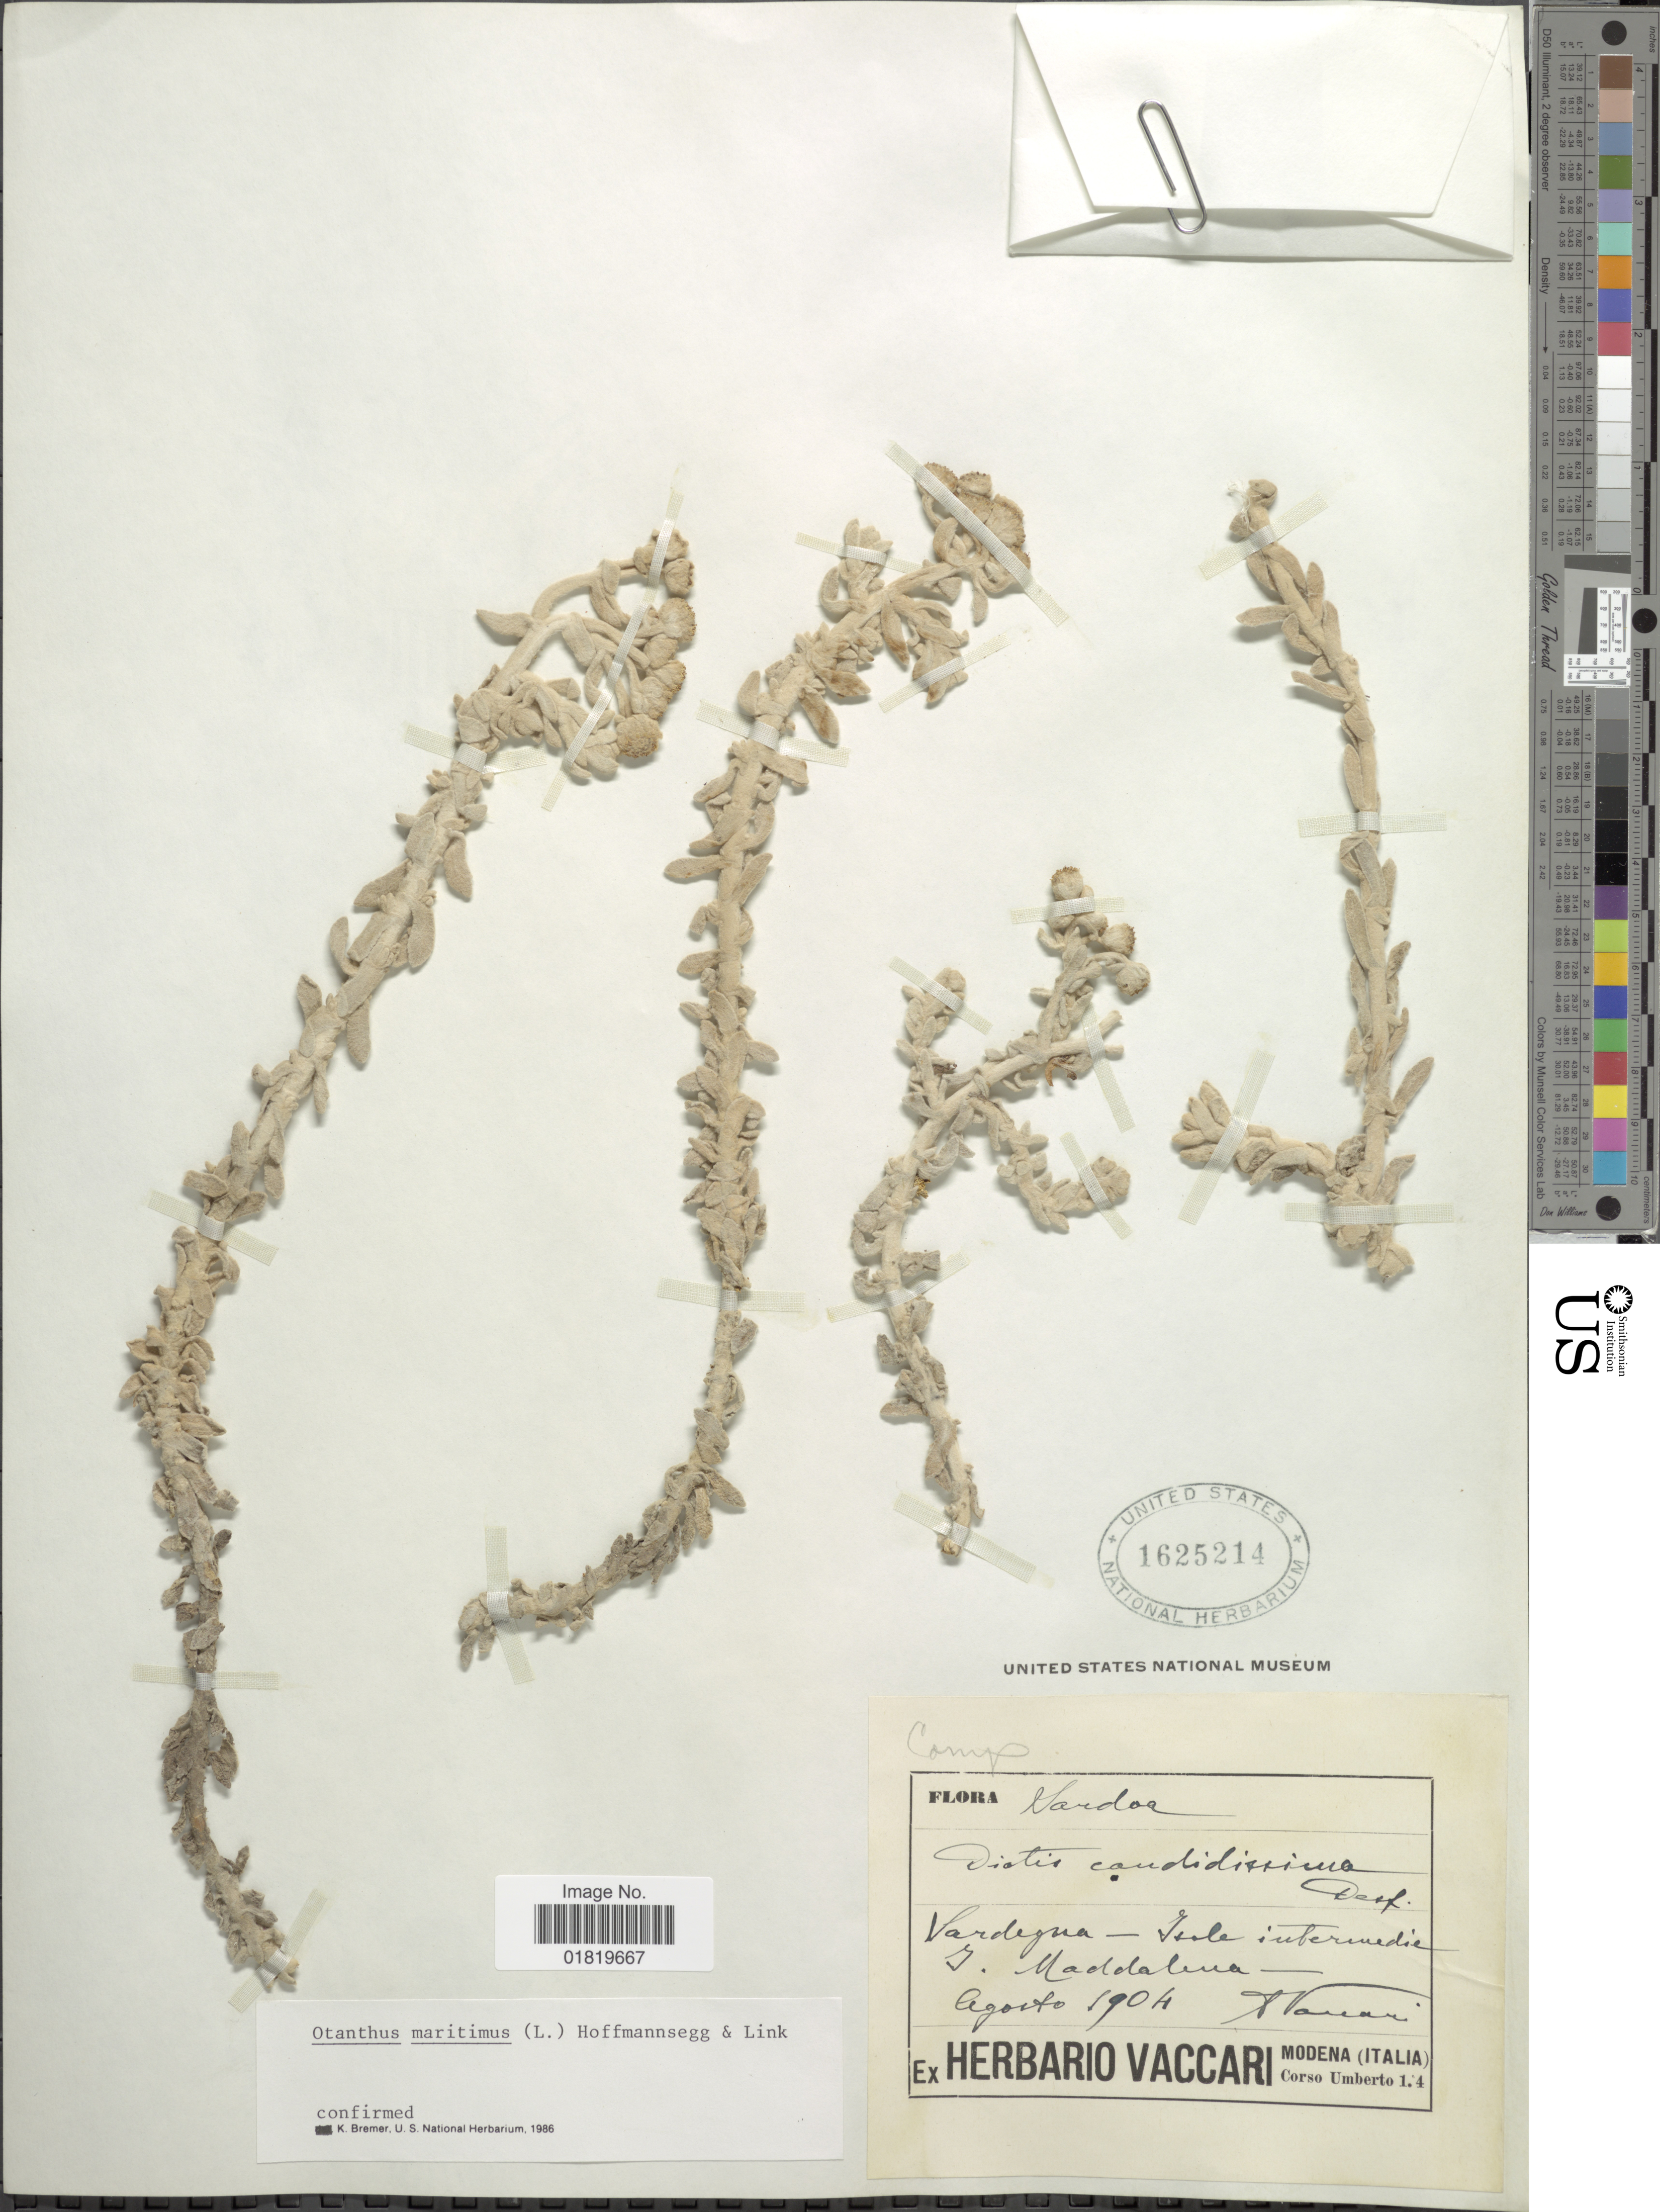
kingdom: Plantae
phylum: Tracheophyta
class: Magnoliopsida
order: Asterales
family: Asteraceae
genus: Otanthus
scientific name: Otanthus maritimus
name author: (L.) Hoffmanns. & Link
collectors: A. Vaccari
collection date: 1904-08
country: Italy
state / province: Sardegna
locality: Sardoa, Sardena, J. Maddalena [interpreted]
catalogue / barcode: US 1625214